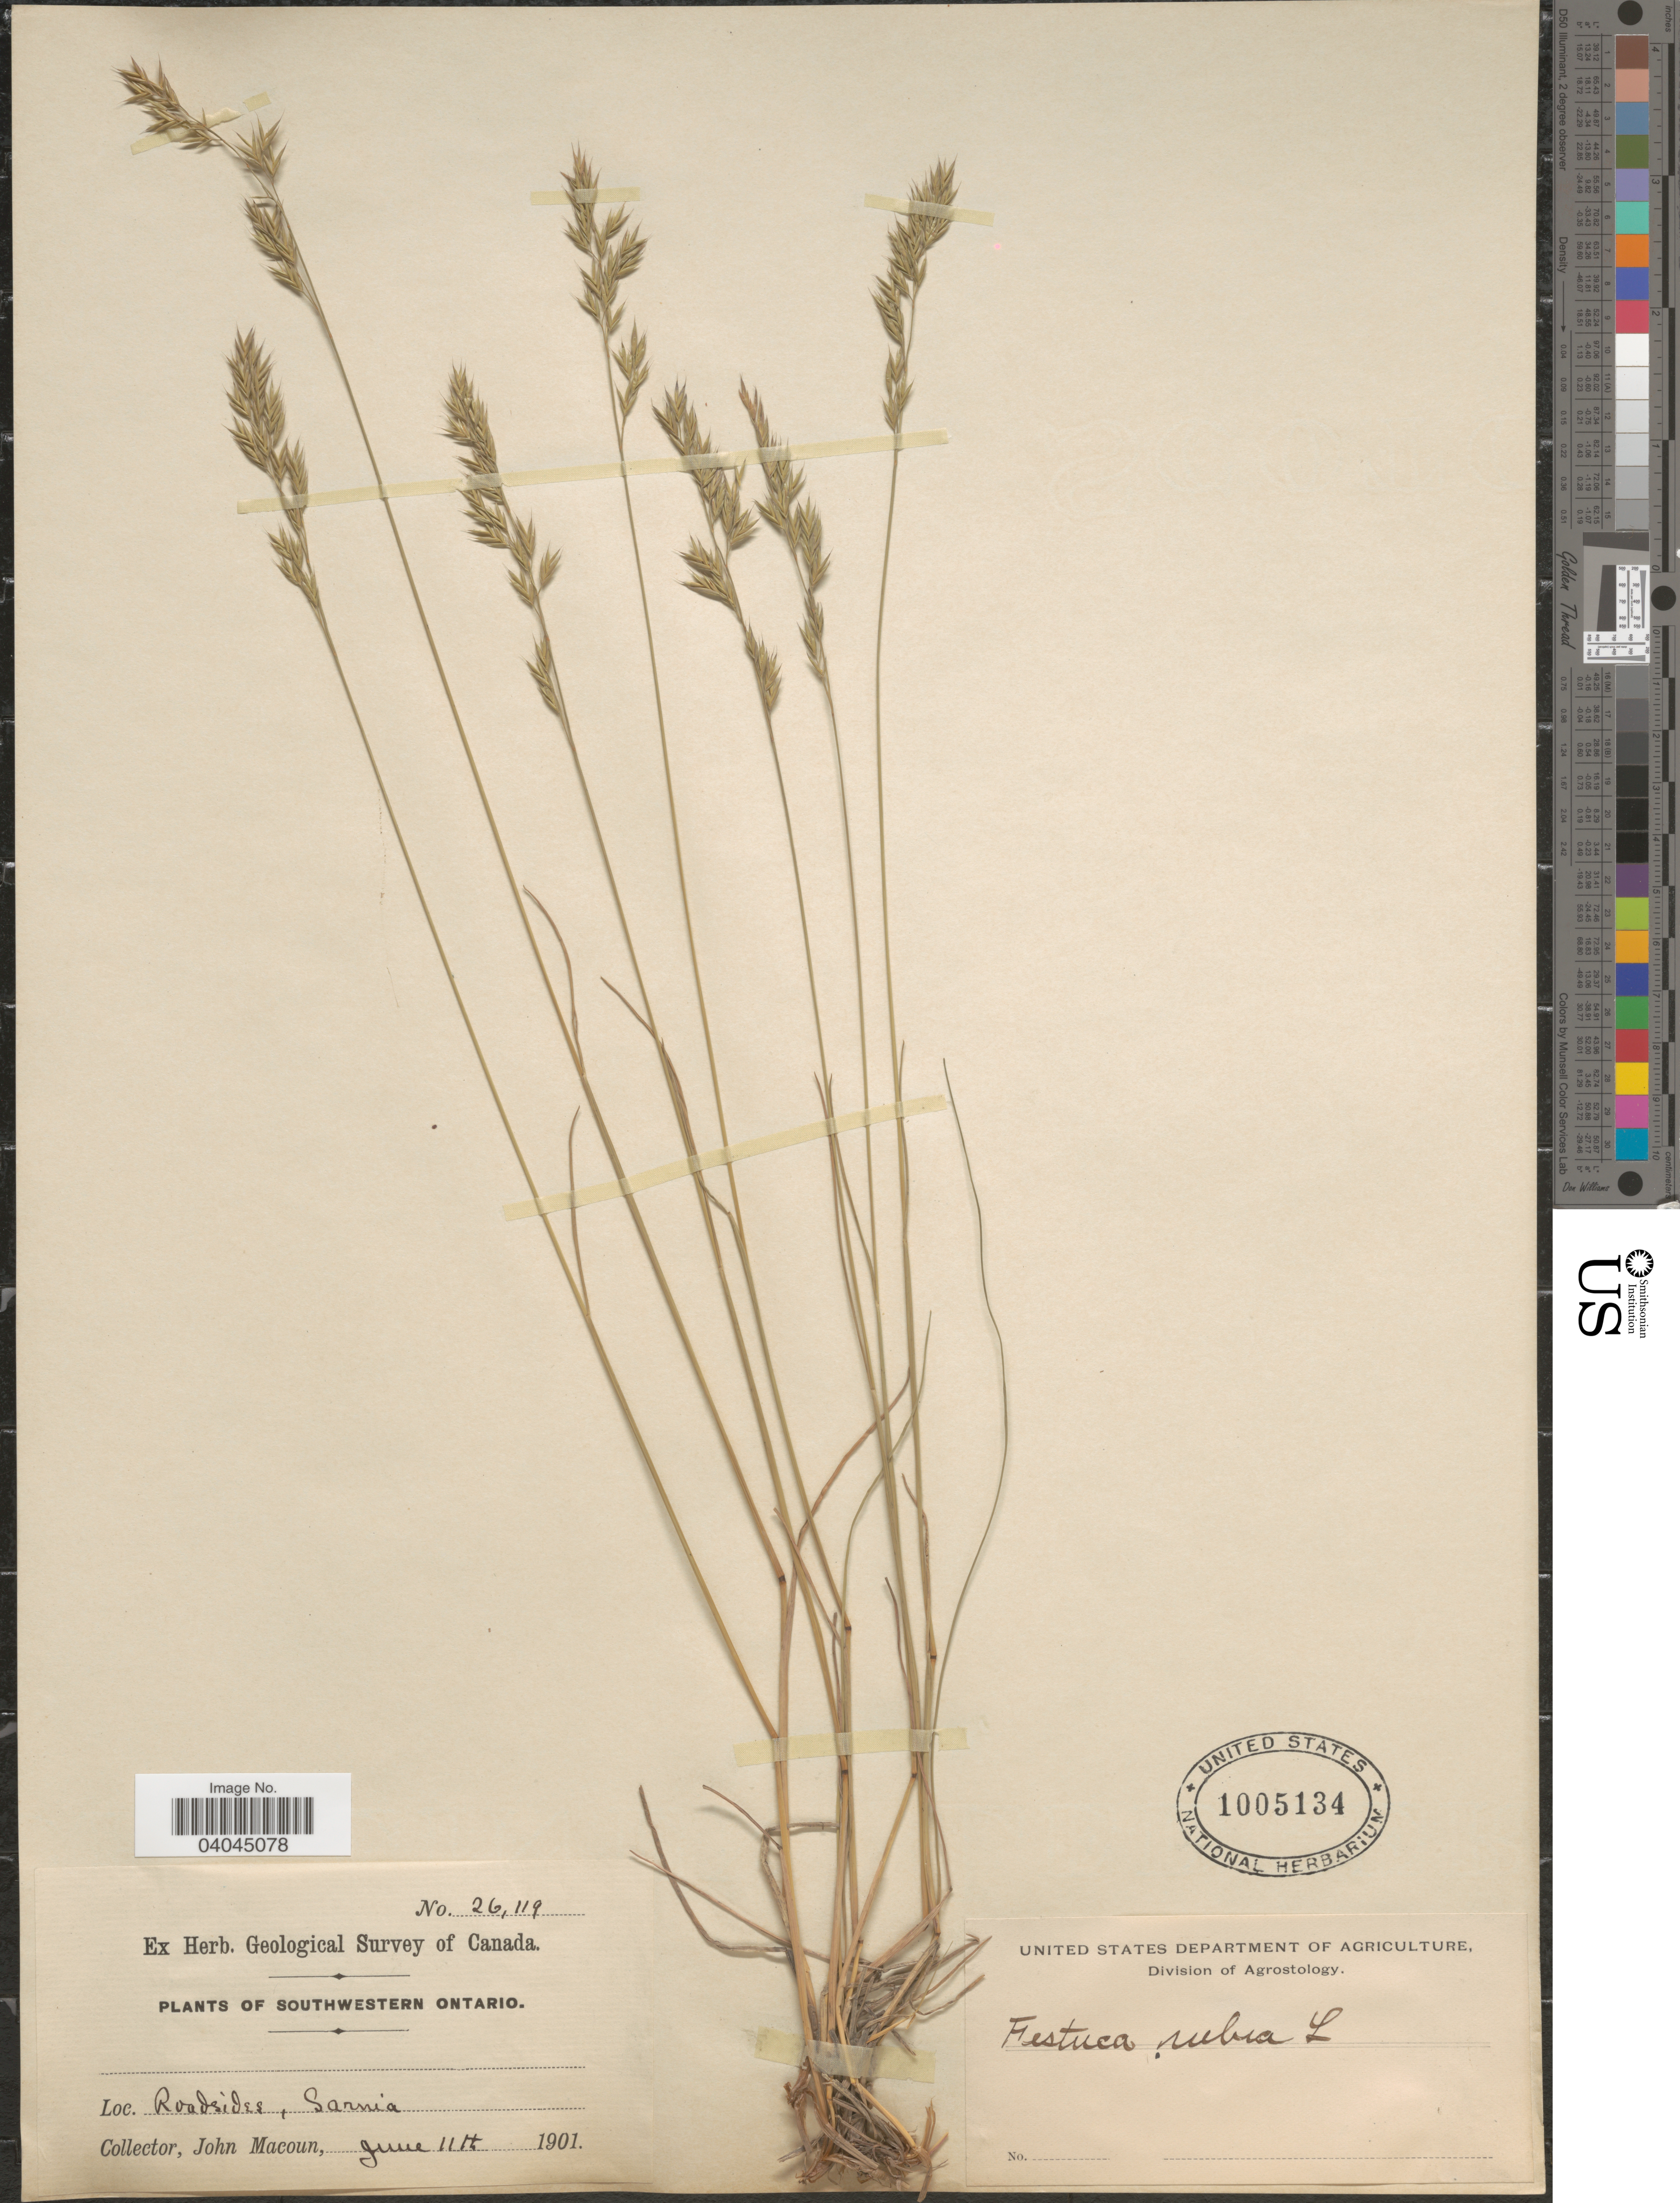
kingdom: Plantae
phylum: Tracheophyta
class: Liliopsida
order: Poales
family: Poaceae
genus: Festuca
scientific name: Festuca rubra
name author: L.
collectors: J. Macoun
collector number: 26119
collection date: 1901-06-11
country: Canada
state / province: Ontario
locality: Southwestern Ontario. Roadsides, Sarnia.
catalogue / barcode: US 1005134